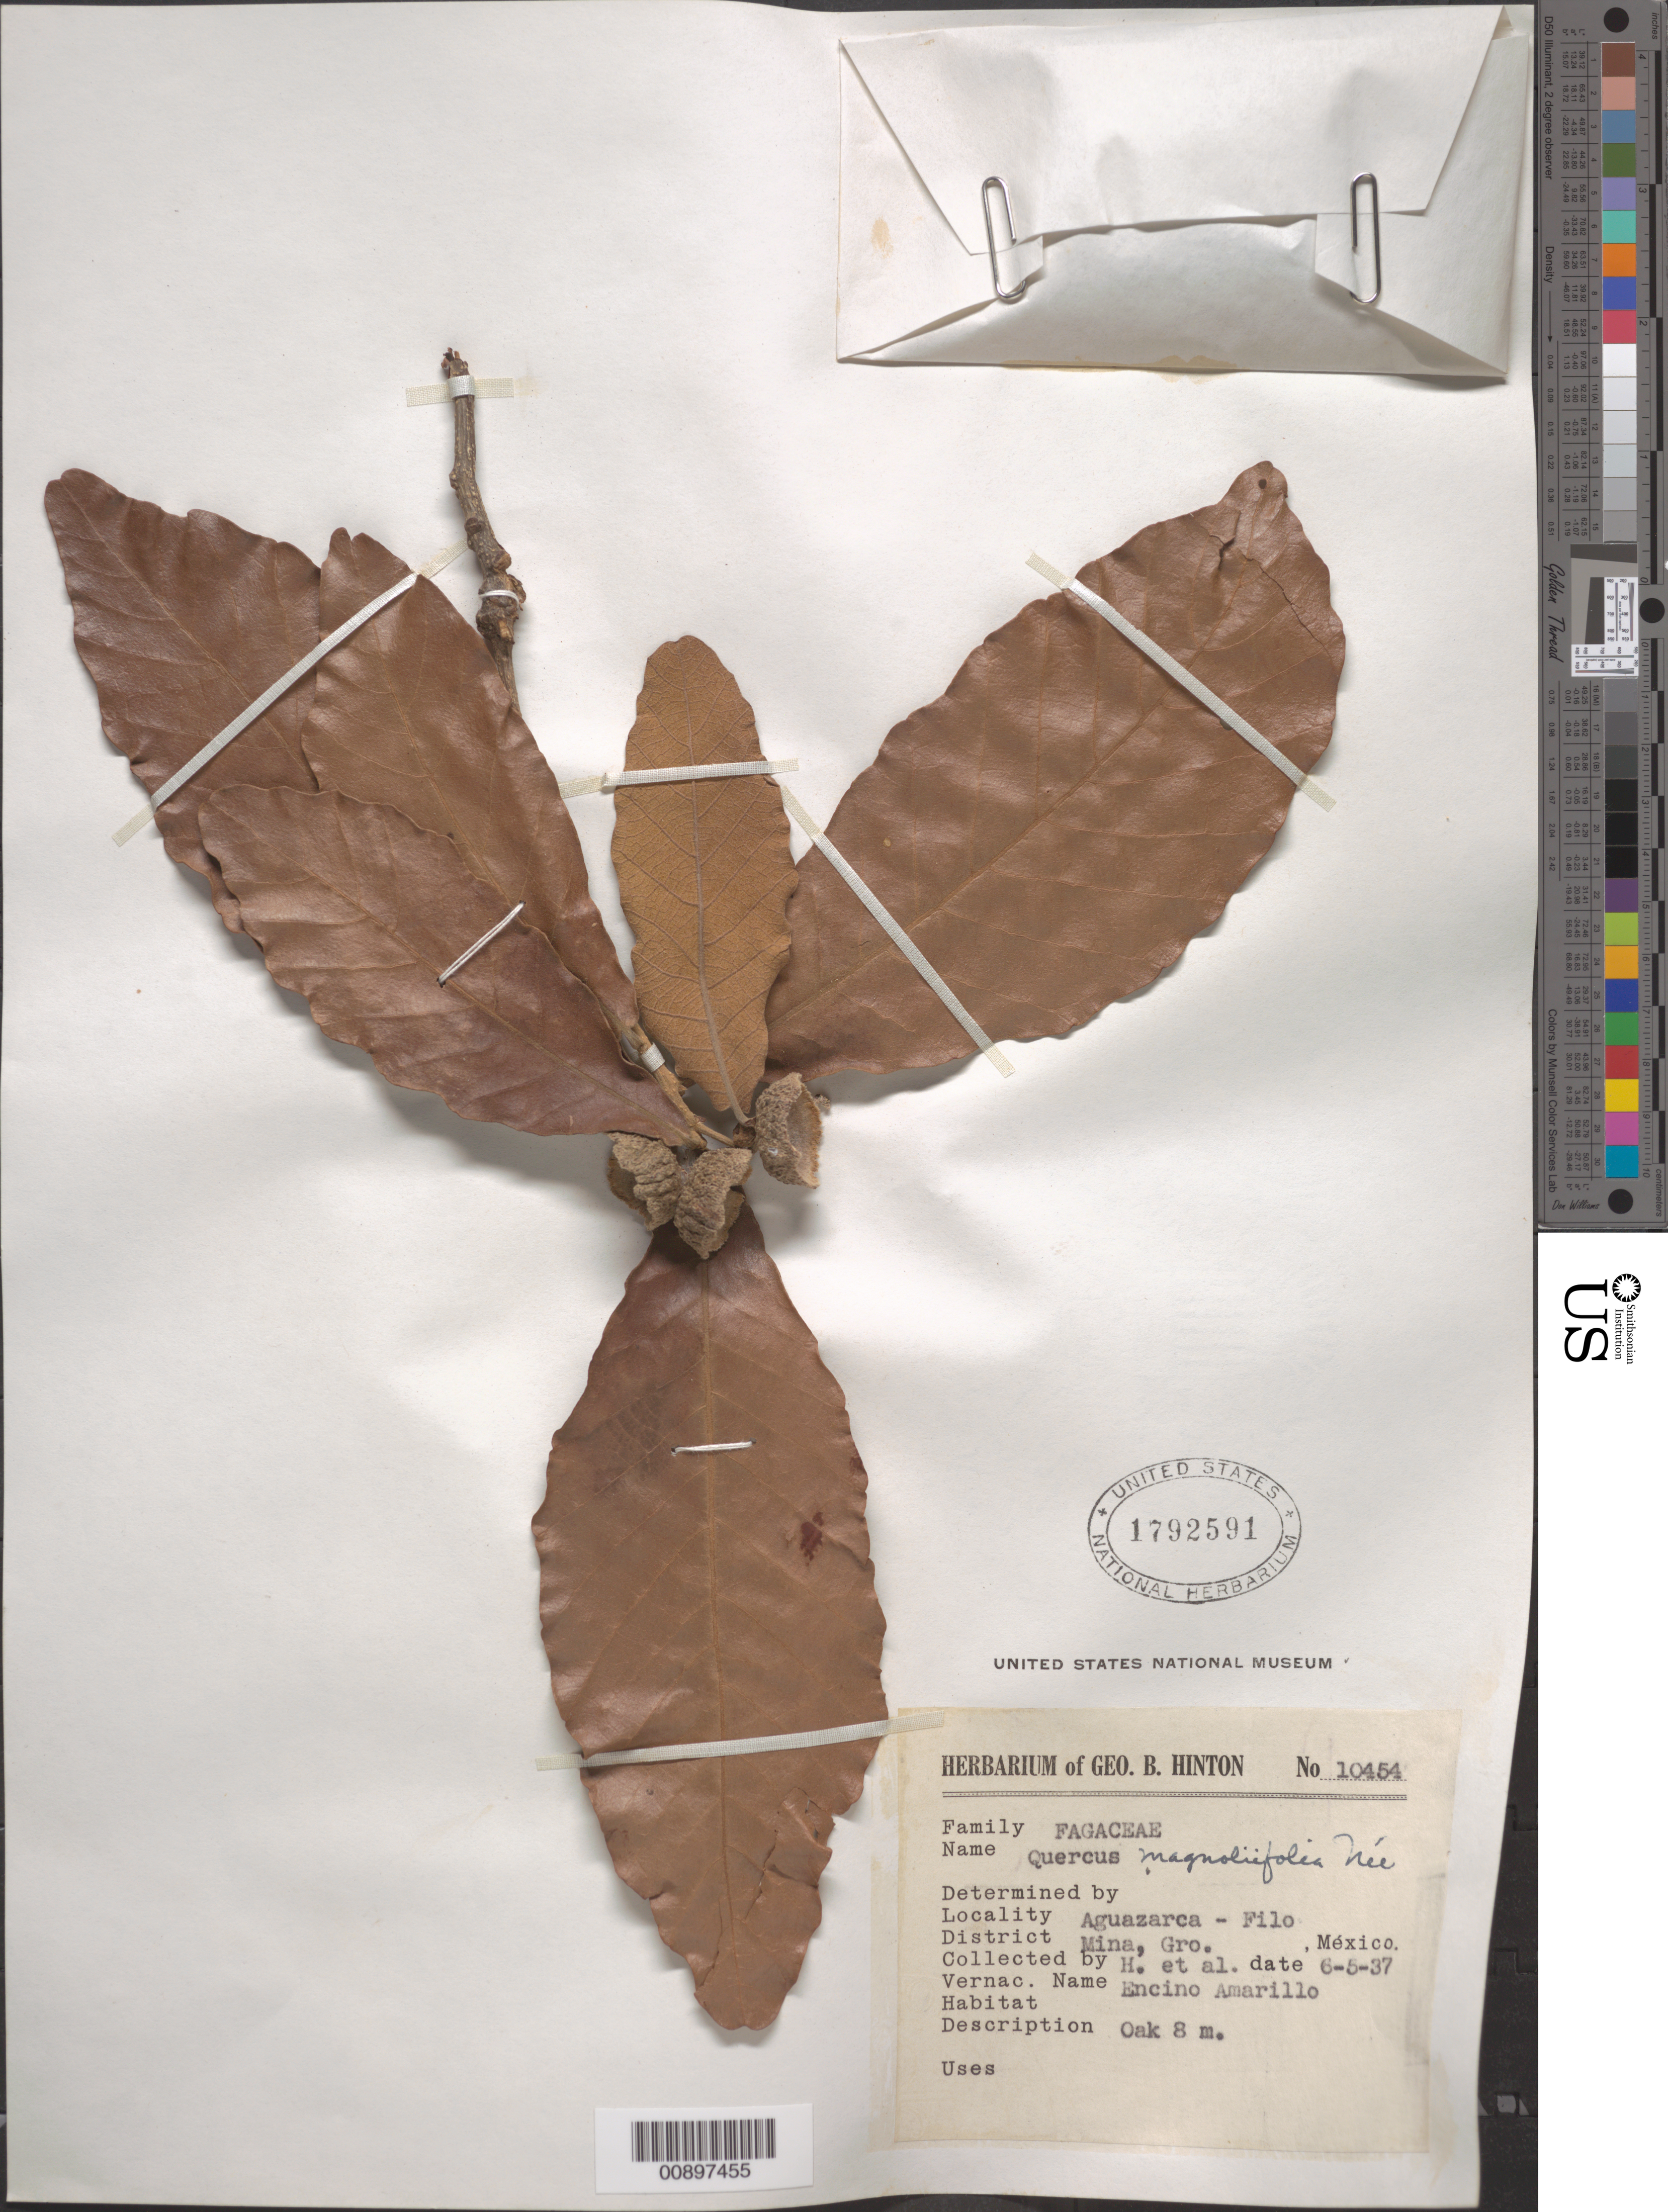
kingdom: Plantae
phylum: Tracheophyta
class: Magnoliopsida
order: Fagales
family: Fagaceae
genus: Quercus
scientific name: Quercus magnoliifolia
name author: Née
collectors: G. B. Hinton & et al.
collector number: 10454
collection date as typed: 05 Jun 1937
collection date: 1937-06-05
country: Mexico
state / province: Guerrero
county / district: Mina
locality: Aguazarca - Filo, District Mina, Guerrero.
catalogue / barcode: US 1792591